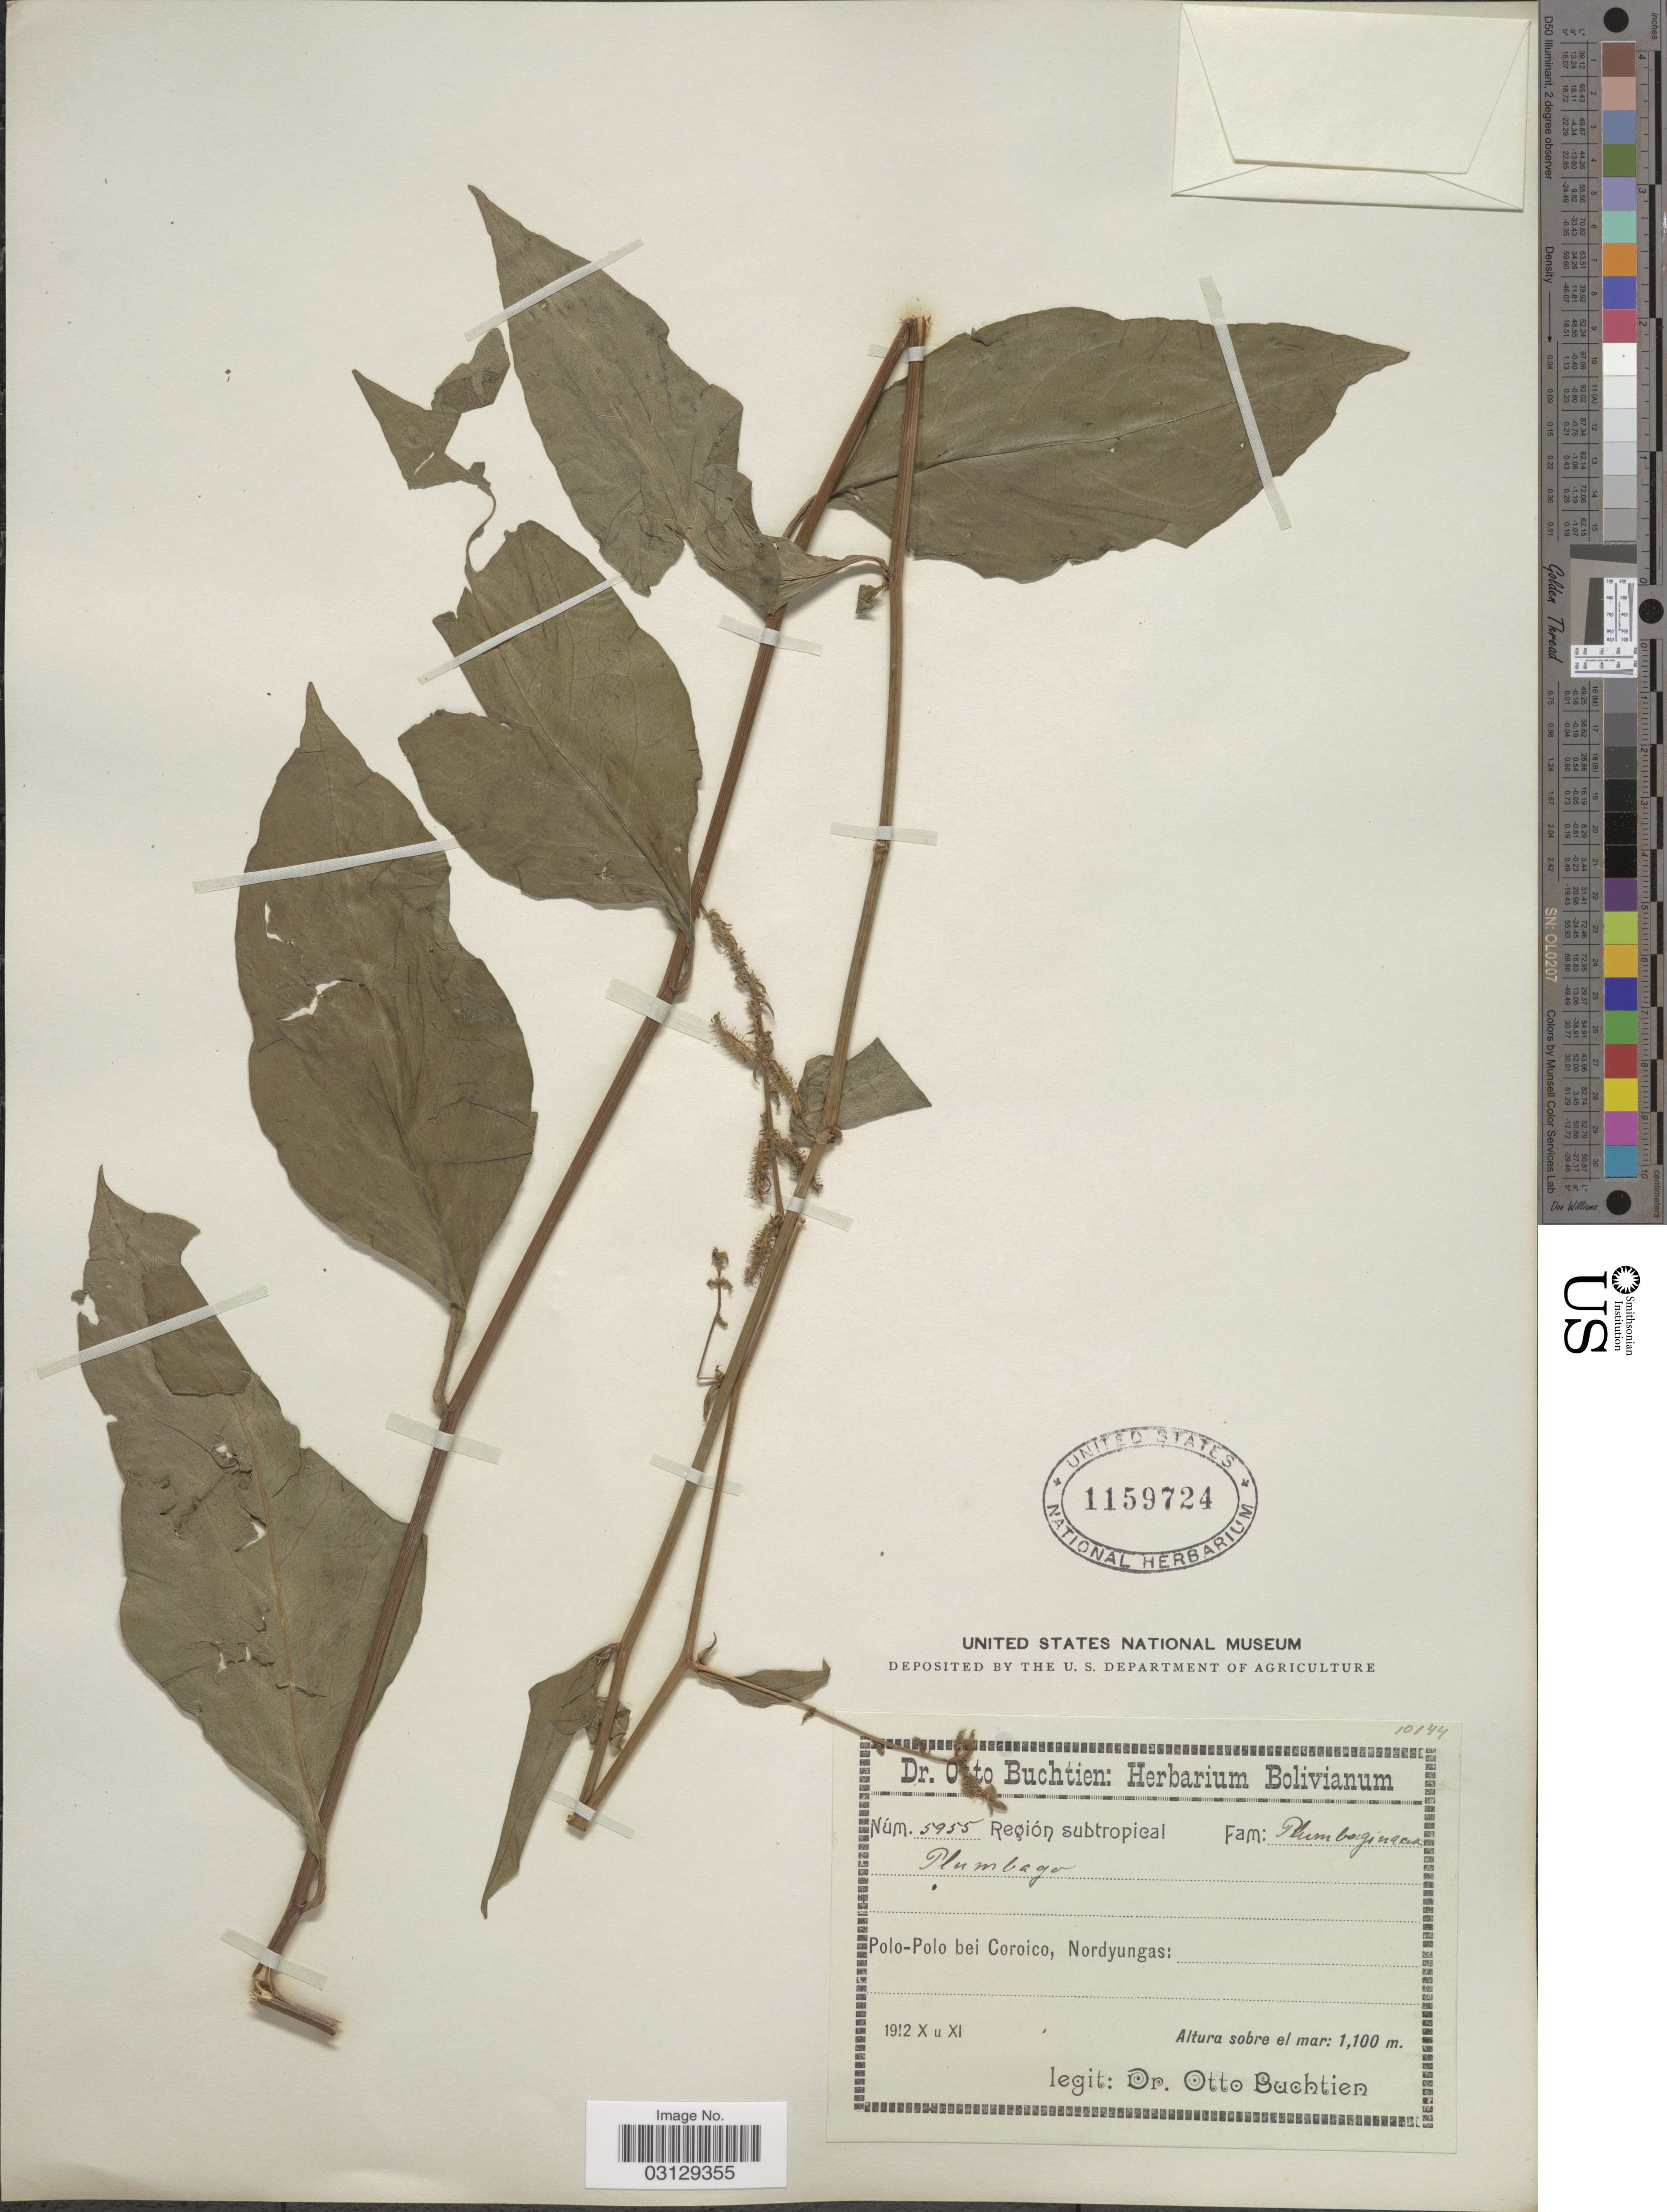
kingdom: Plantae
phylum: Tracheophyta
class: Magnoliopsida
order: Caryophyllales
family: Plumbaginaceae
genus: Plumbago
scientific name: Plumbago scandens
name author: L.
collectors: O. Buchtien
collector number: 5955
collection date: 1912-10/1912-11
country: Bolivia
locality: Polo-Polo bei Coroico, Nordyungas.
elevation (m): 1100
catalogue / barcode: US 1159724